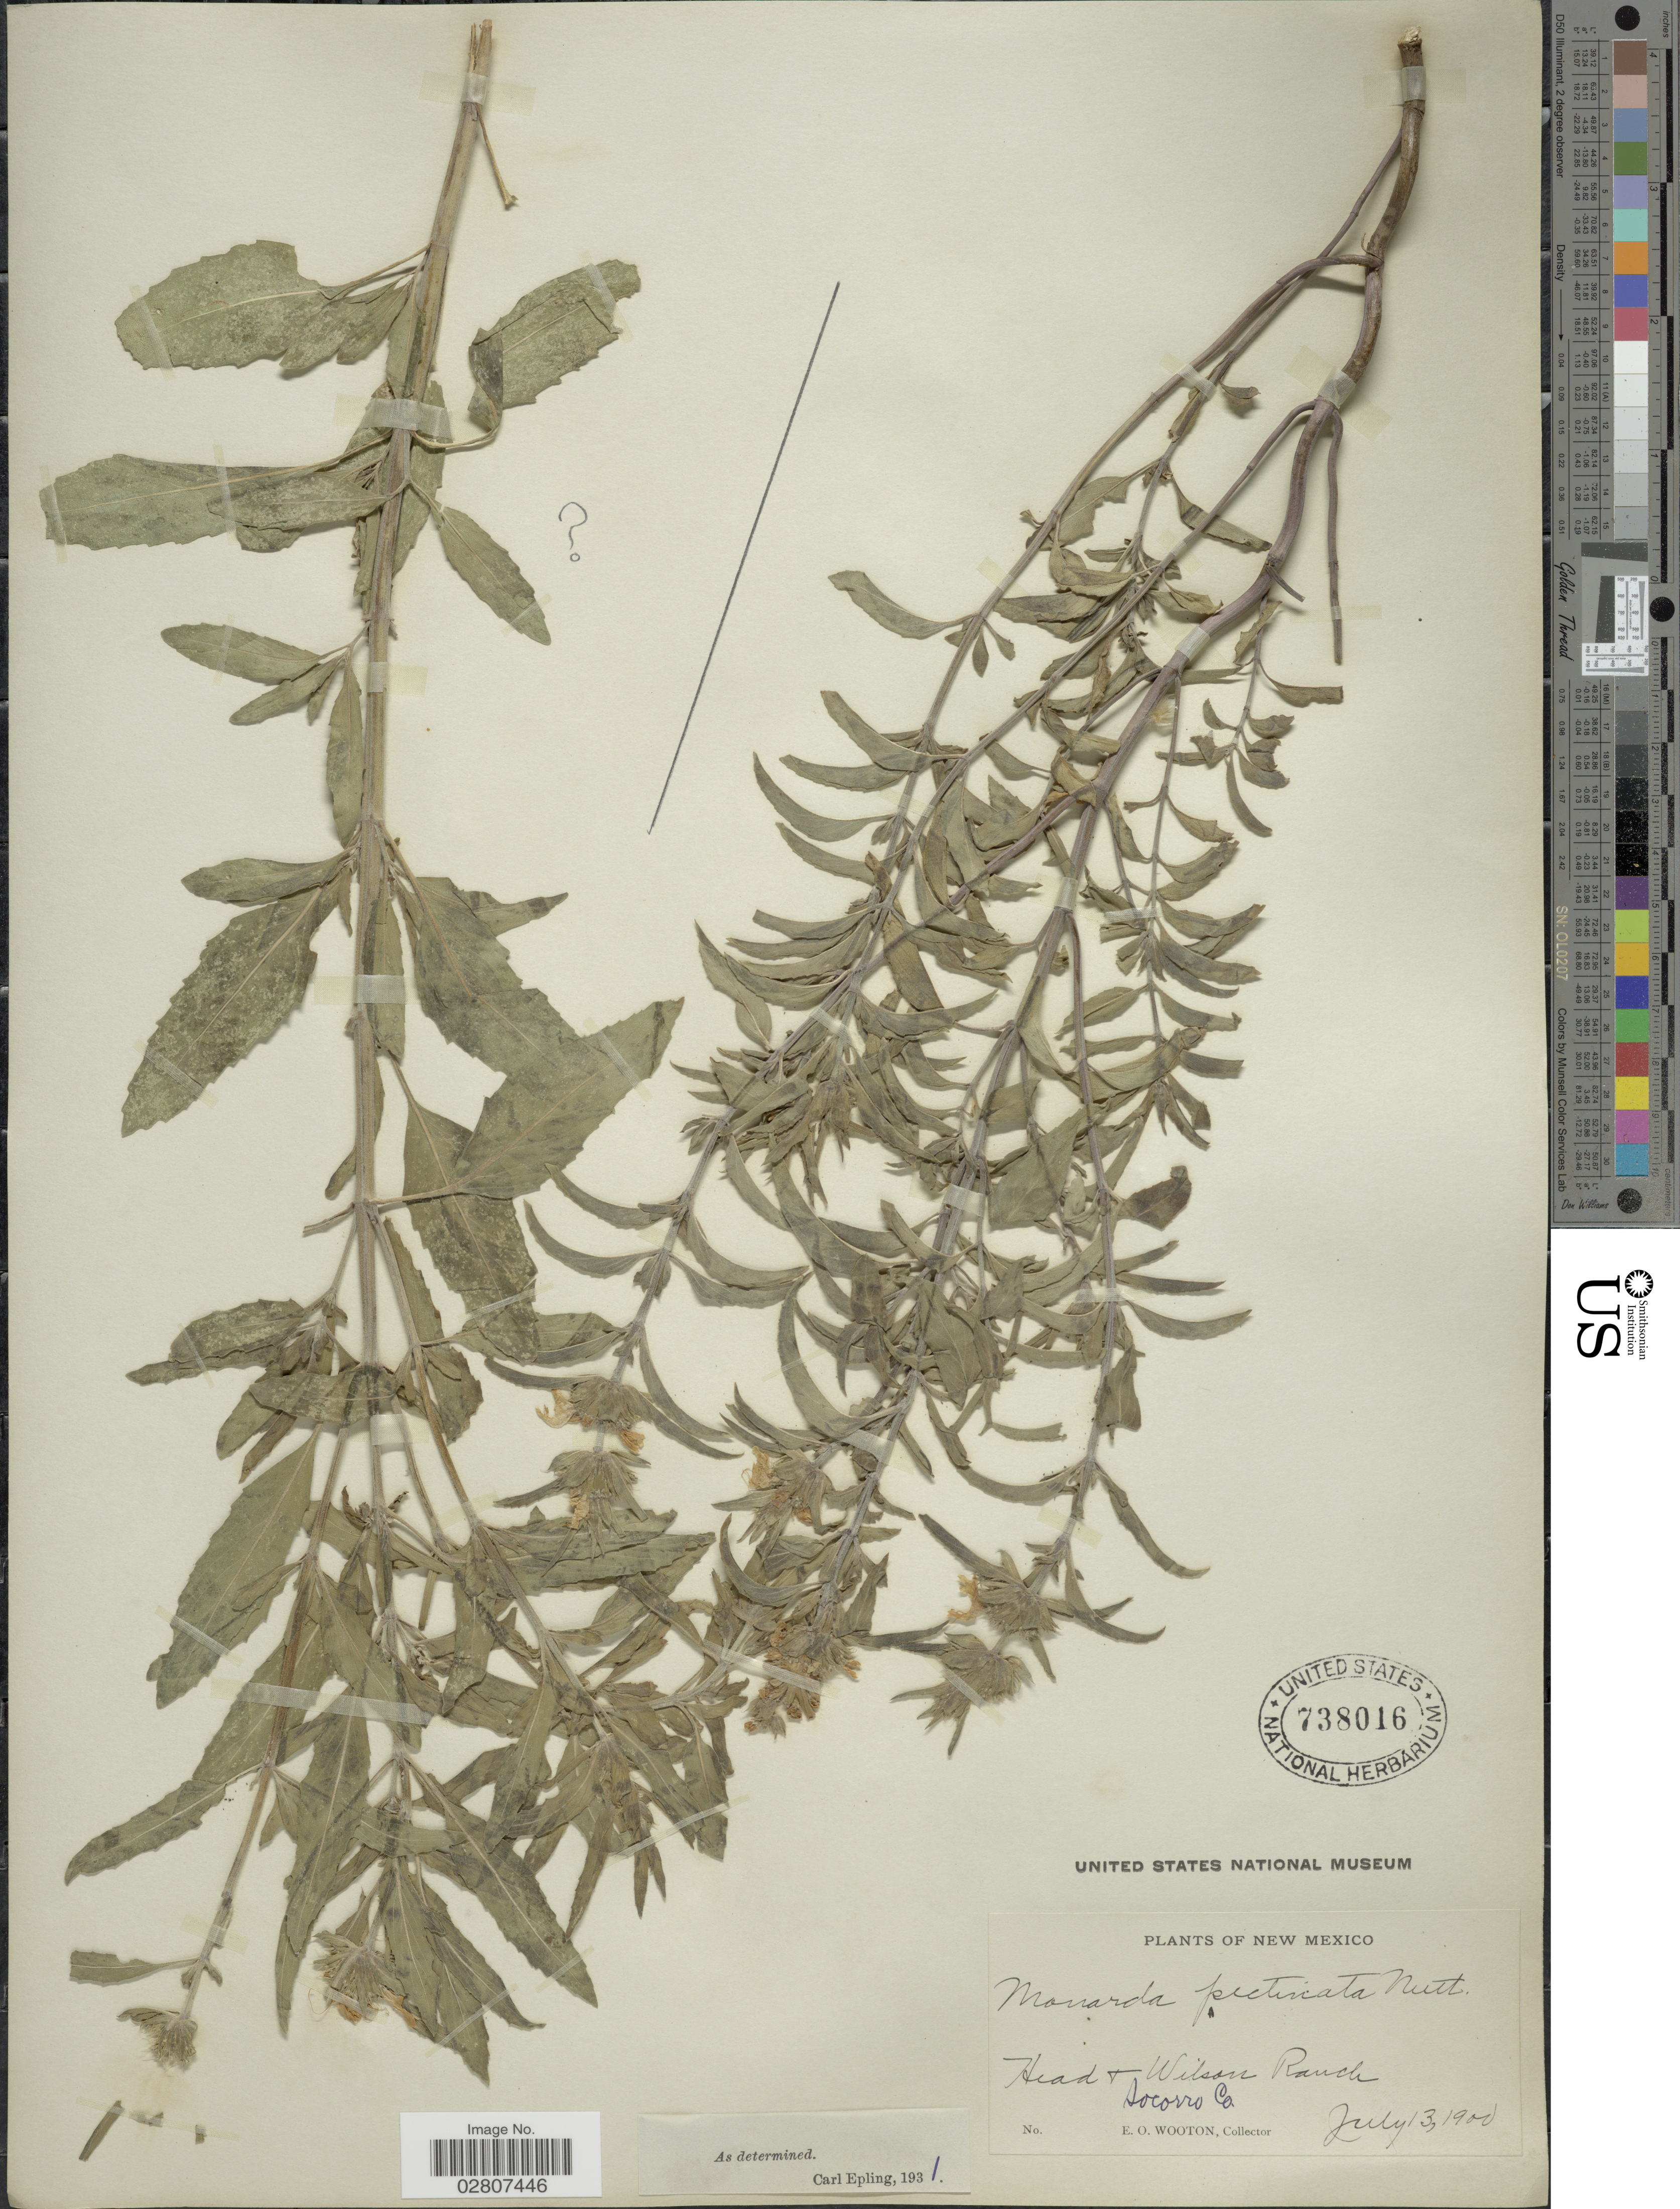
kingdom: Plantae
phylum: Tracheophyta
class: Magnoliopsida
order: Lamiales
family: Lamiaceae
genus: Monarda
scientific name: Monarda pectinata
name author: Nutt.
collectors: E. O. Wooton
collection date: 1900-07-13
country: United States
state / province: New Mexico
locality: Head & Wilson Ranch. Socorro Co.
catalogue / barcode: US 738016